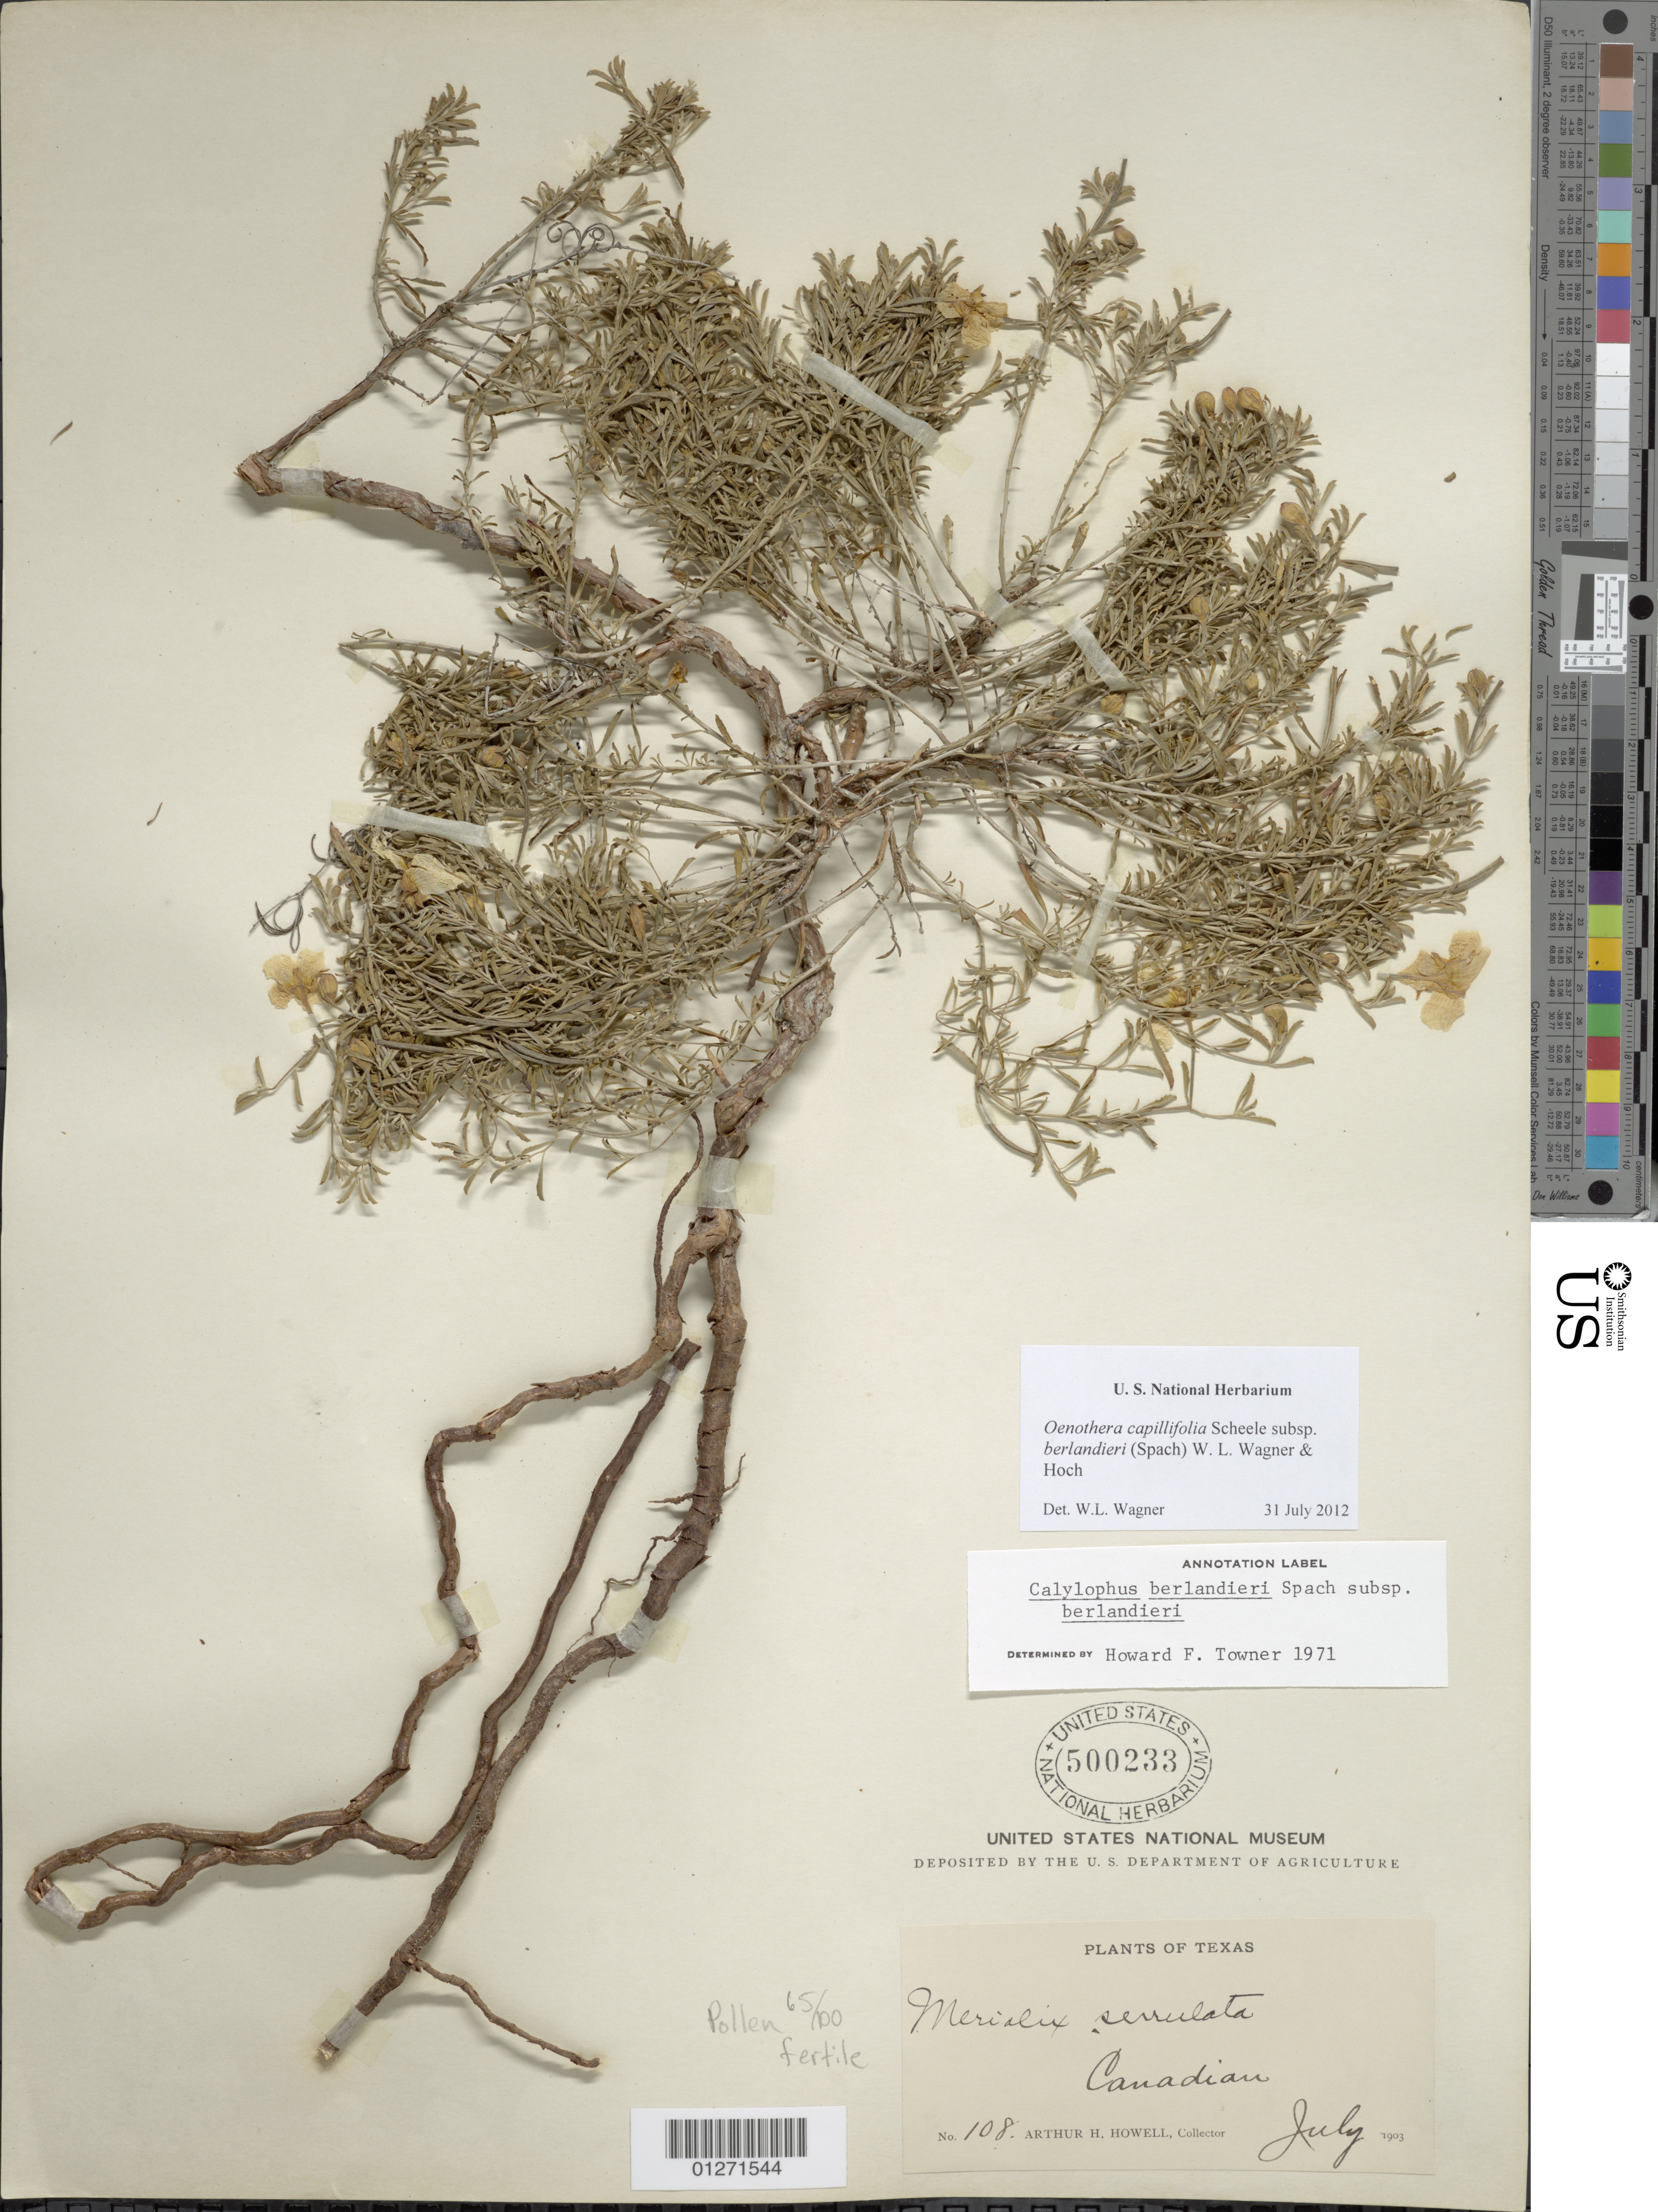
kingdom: Plantae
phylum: Tracheophyta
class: Magnoliopsida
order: Myrtales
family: Onagraceae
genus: Oenothera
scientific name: Oenothera capillifolia subsp. berlandieri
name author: (Spach) W.L. Wagner & Hoch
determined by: Wagner, W. L., (BOT), Smithsonian Institution - National Museum of Natural History (UNITED STATES)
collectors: A. H. Howell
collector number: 108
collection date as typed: Jul 1903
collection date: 1903-07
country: United States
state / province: Texas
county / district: Hemphill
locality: Canadian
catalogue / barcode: US 500233